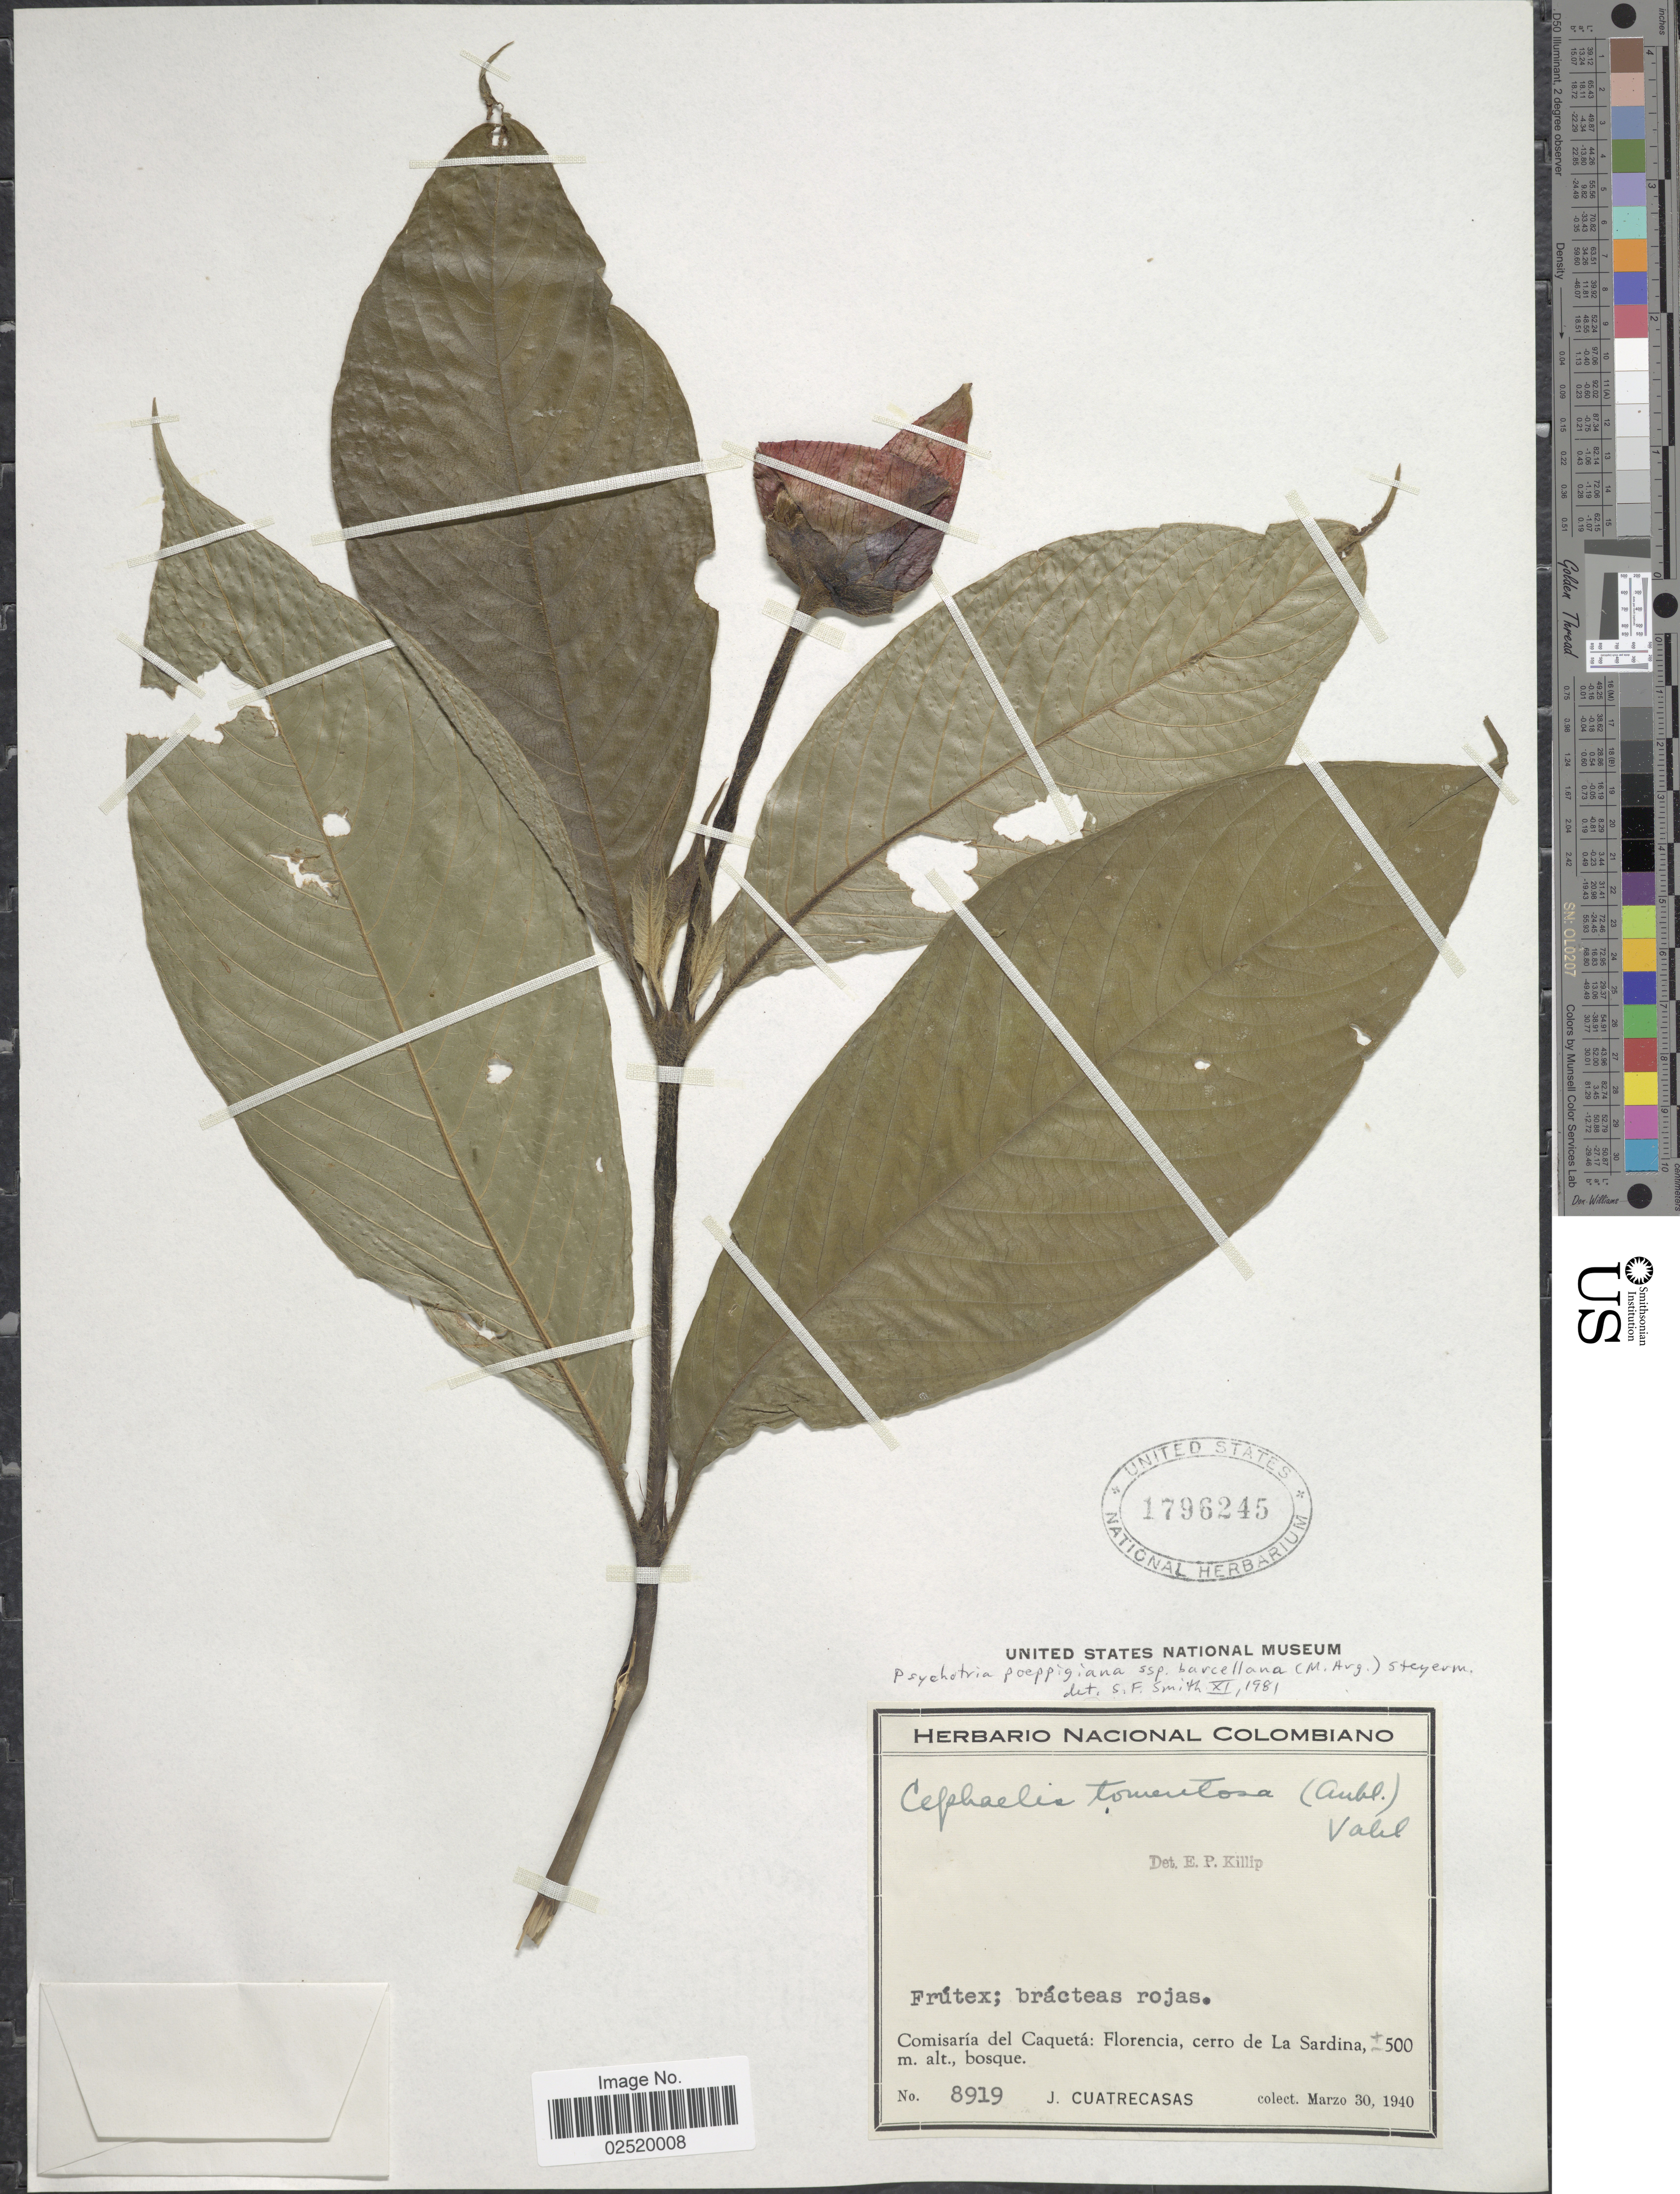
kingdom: Plantae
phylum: Tracheophyta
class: Magnoliopsida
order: Gentianales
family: Rubiaceae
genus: Psychotria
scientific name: Psychotria poeppigiana subsp. barcellana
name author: (Müll. Arg.) Steyerm.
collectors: J. Cuatrecasas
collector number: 8919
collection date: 1940-03-30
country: Colombia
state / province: Caquetá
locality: Comisaria del Caqueta: Florencia, cerro de La Sardina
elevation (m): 500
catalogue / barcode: US 1796245